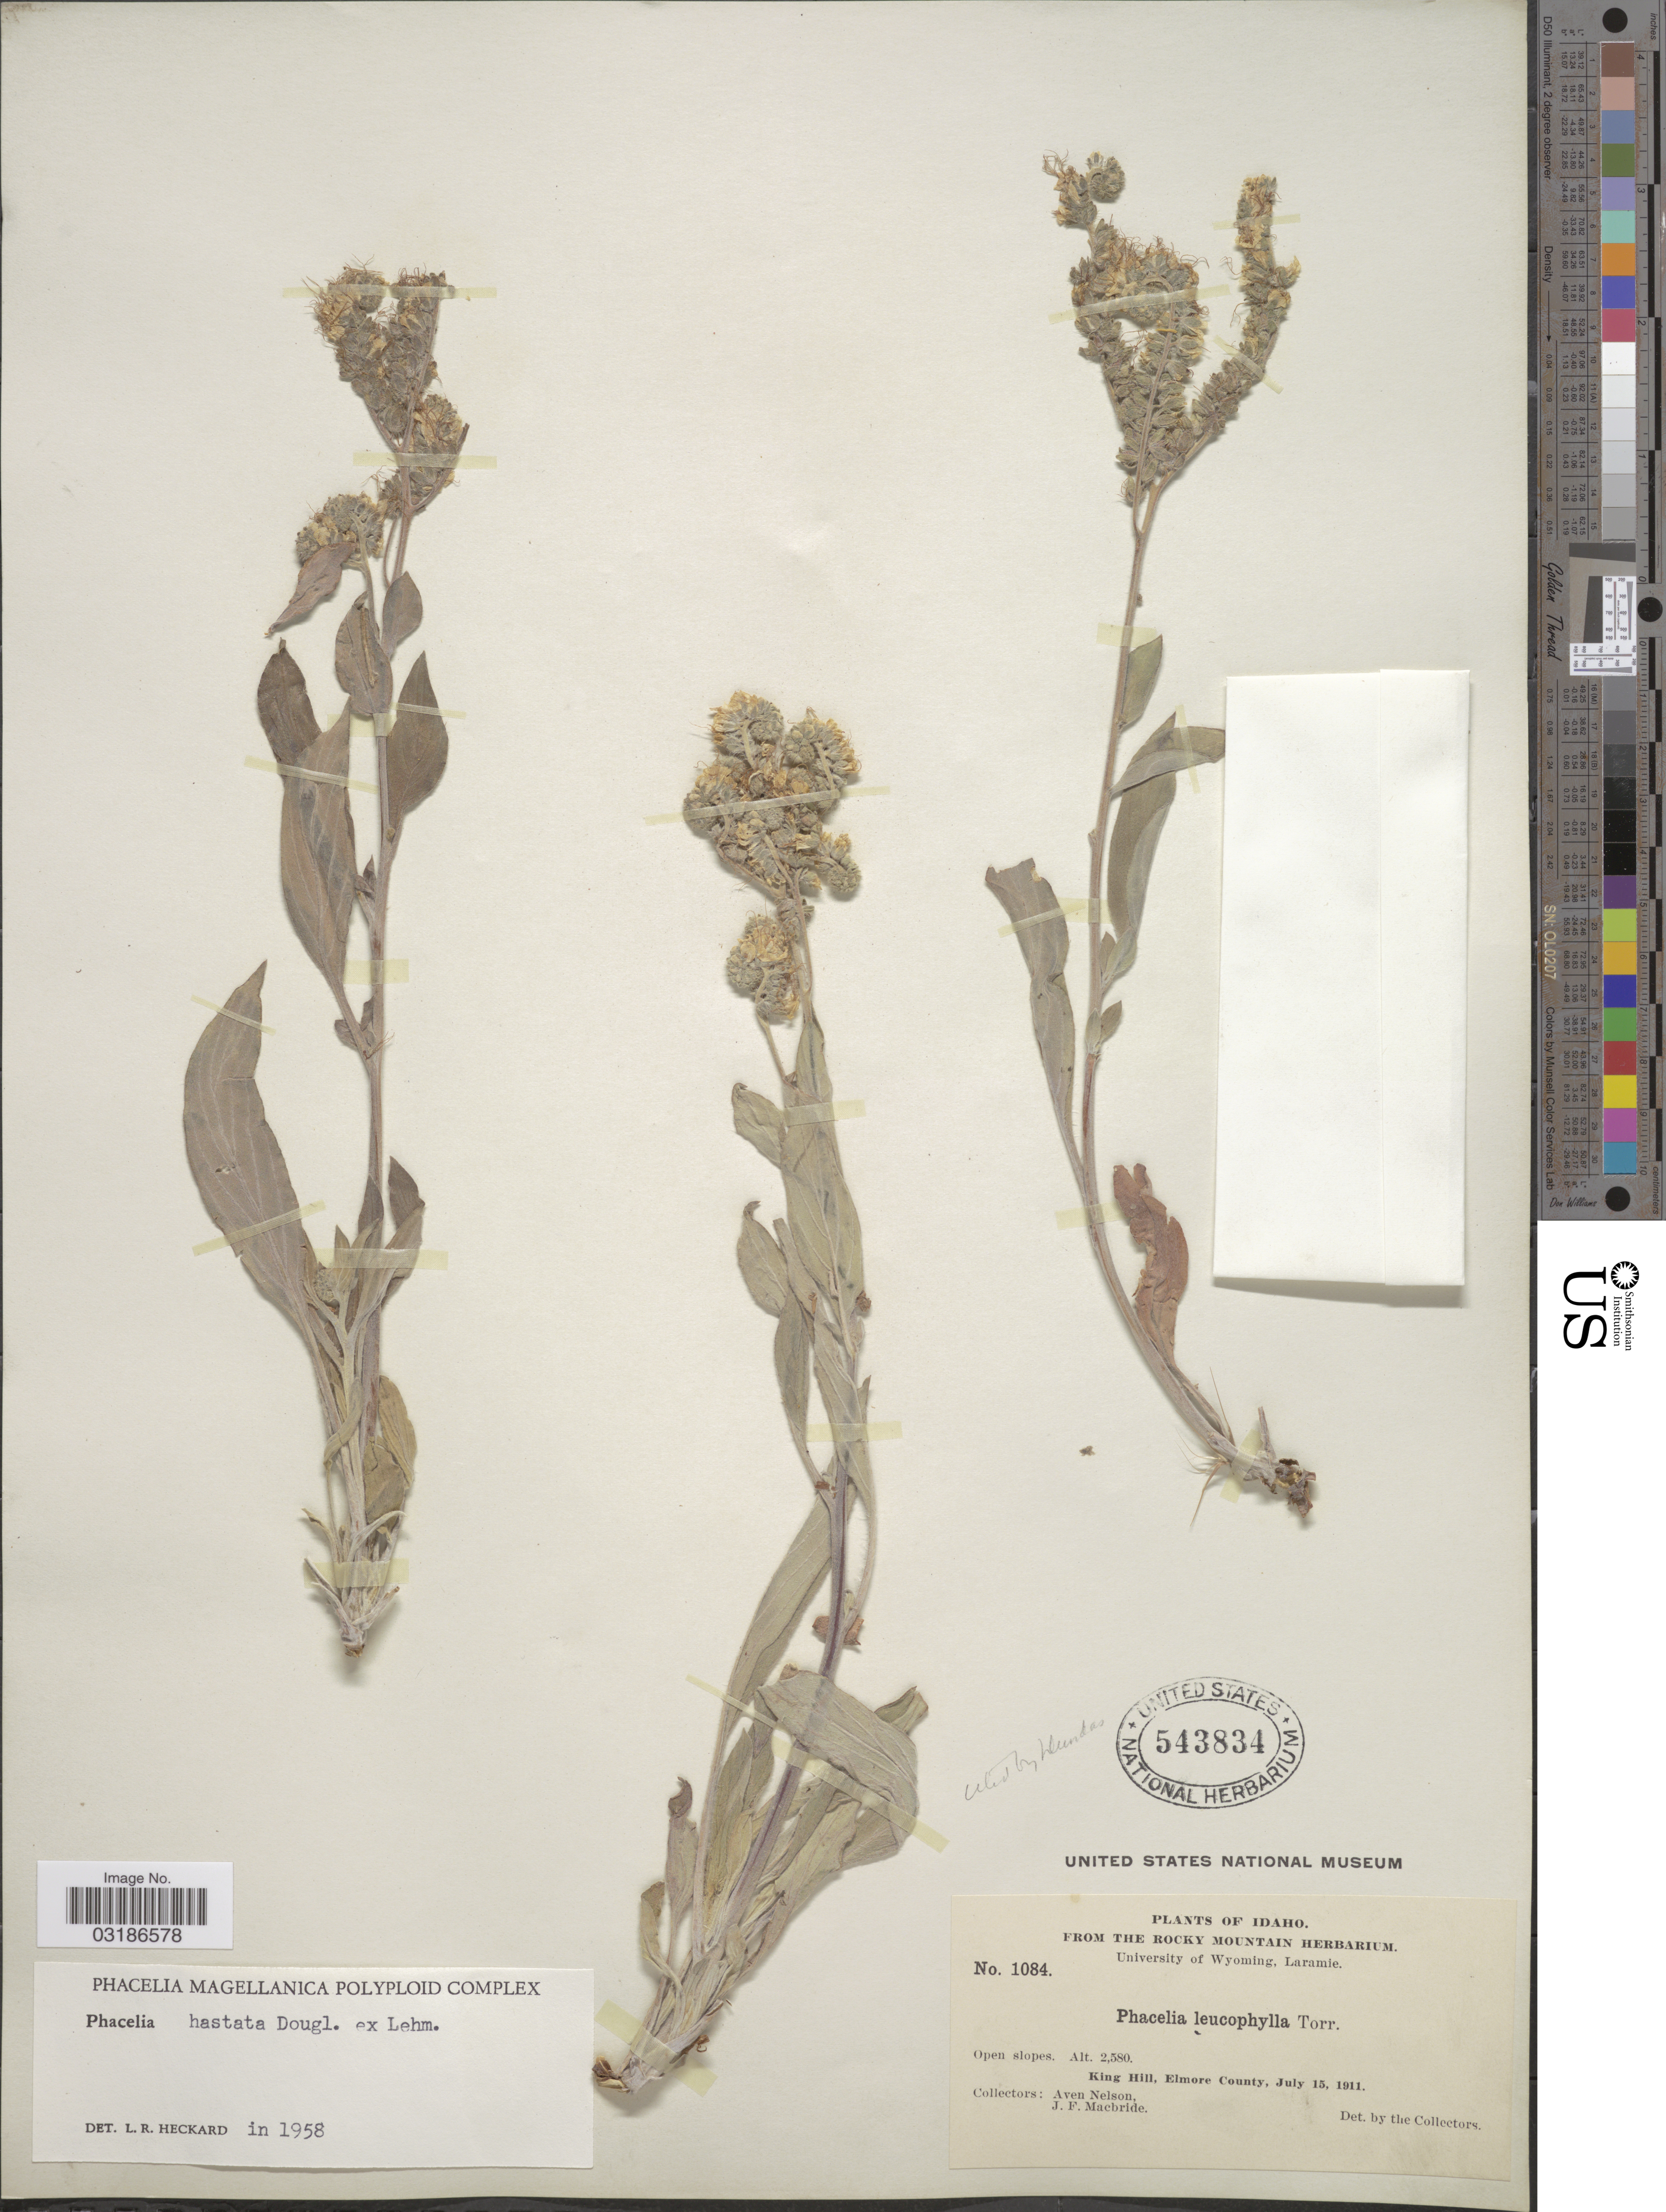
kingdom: Plantae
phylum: Tracheophyta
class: Magnoliopsida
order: Boraginales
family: Hydrophyllaceae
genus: Phacelia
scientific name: Phacelia hastata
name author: Douglas ex Lehm.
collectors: A. Nelson & J. F. Macbride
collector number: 1084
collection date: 1911-07-15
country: United States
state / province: Idaho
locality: King Hill, Elmore County.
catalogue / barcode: US 543834